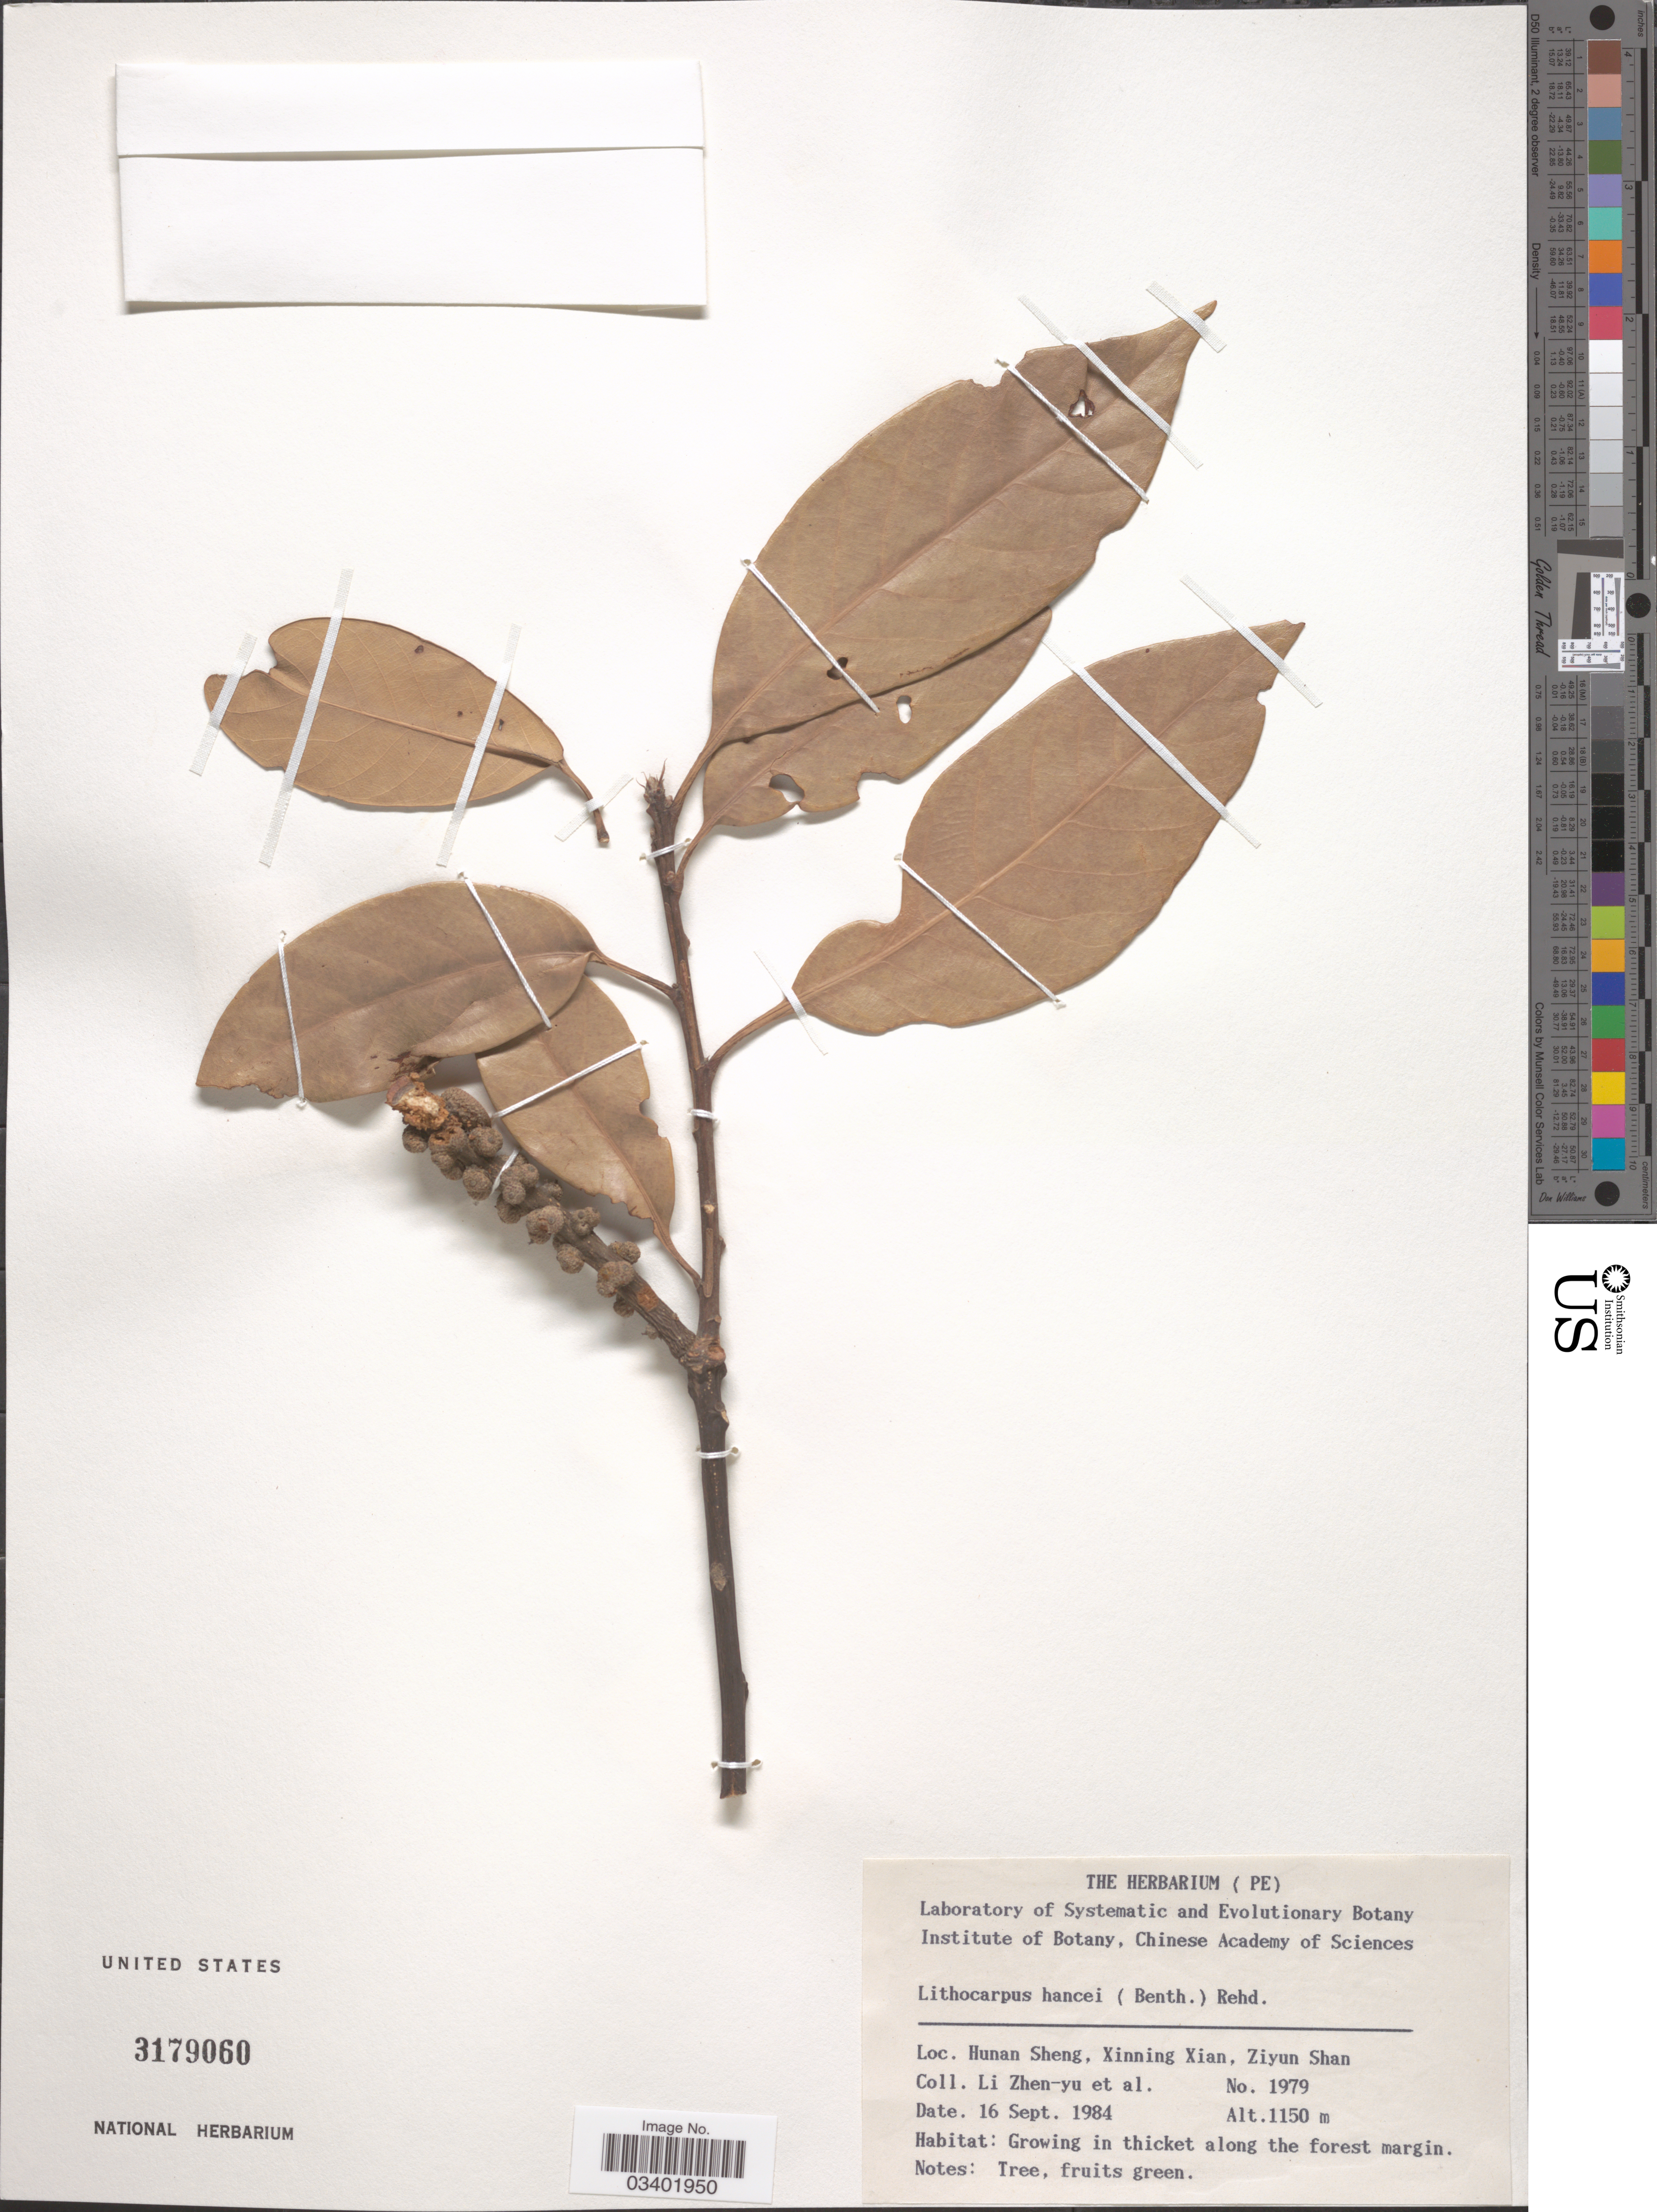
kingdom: Plantae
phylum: Tracheophyta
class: Magnoliopsida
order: Fagales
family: Fagaceae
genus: Lithocarpus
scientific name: Lithocarpus hancei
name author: (Benth.) Rehder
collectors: Z. Y. Li & et al.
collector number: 1979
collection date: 1984-09-16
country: China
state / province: Hunan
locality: Hunan Sheng, Xinning Xian, Ziyun Shan.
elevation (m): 1150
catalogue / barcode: US 3179060